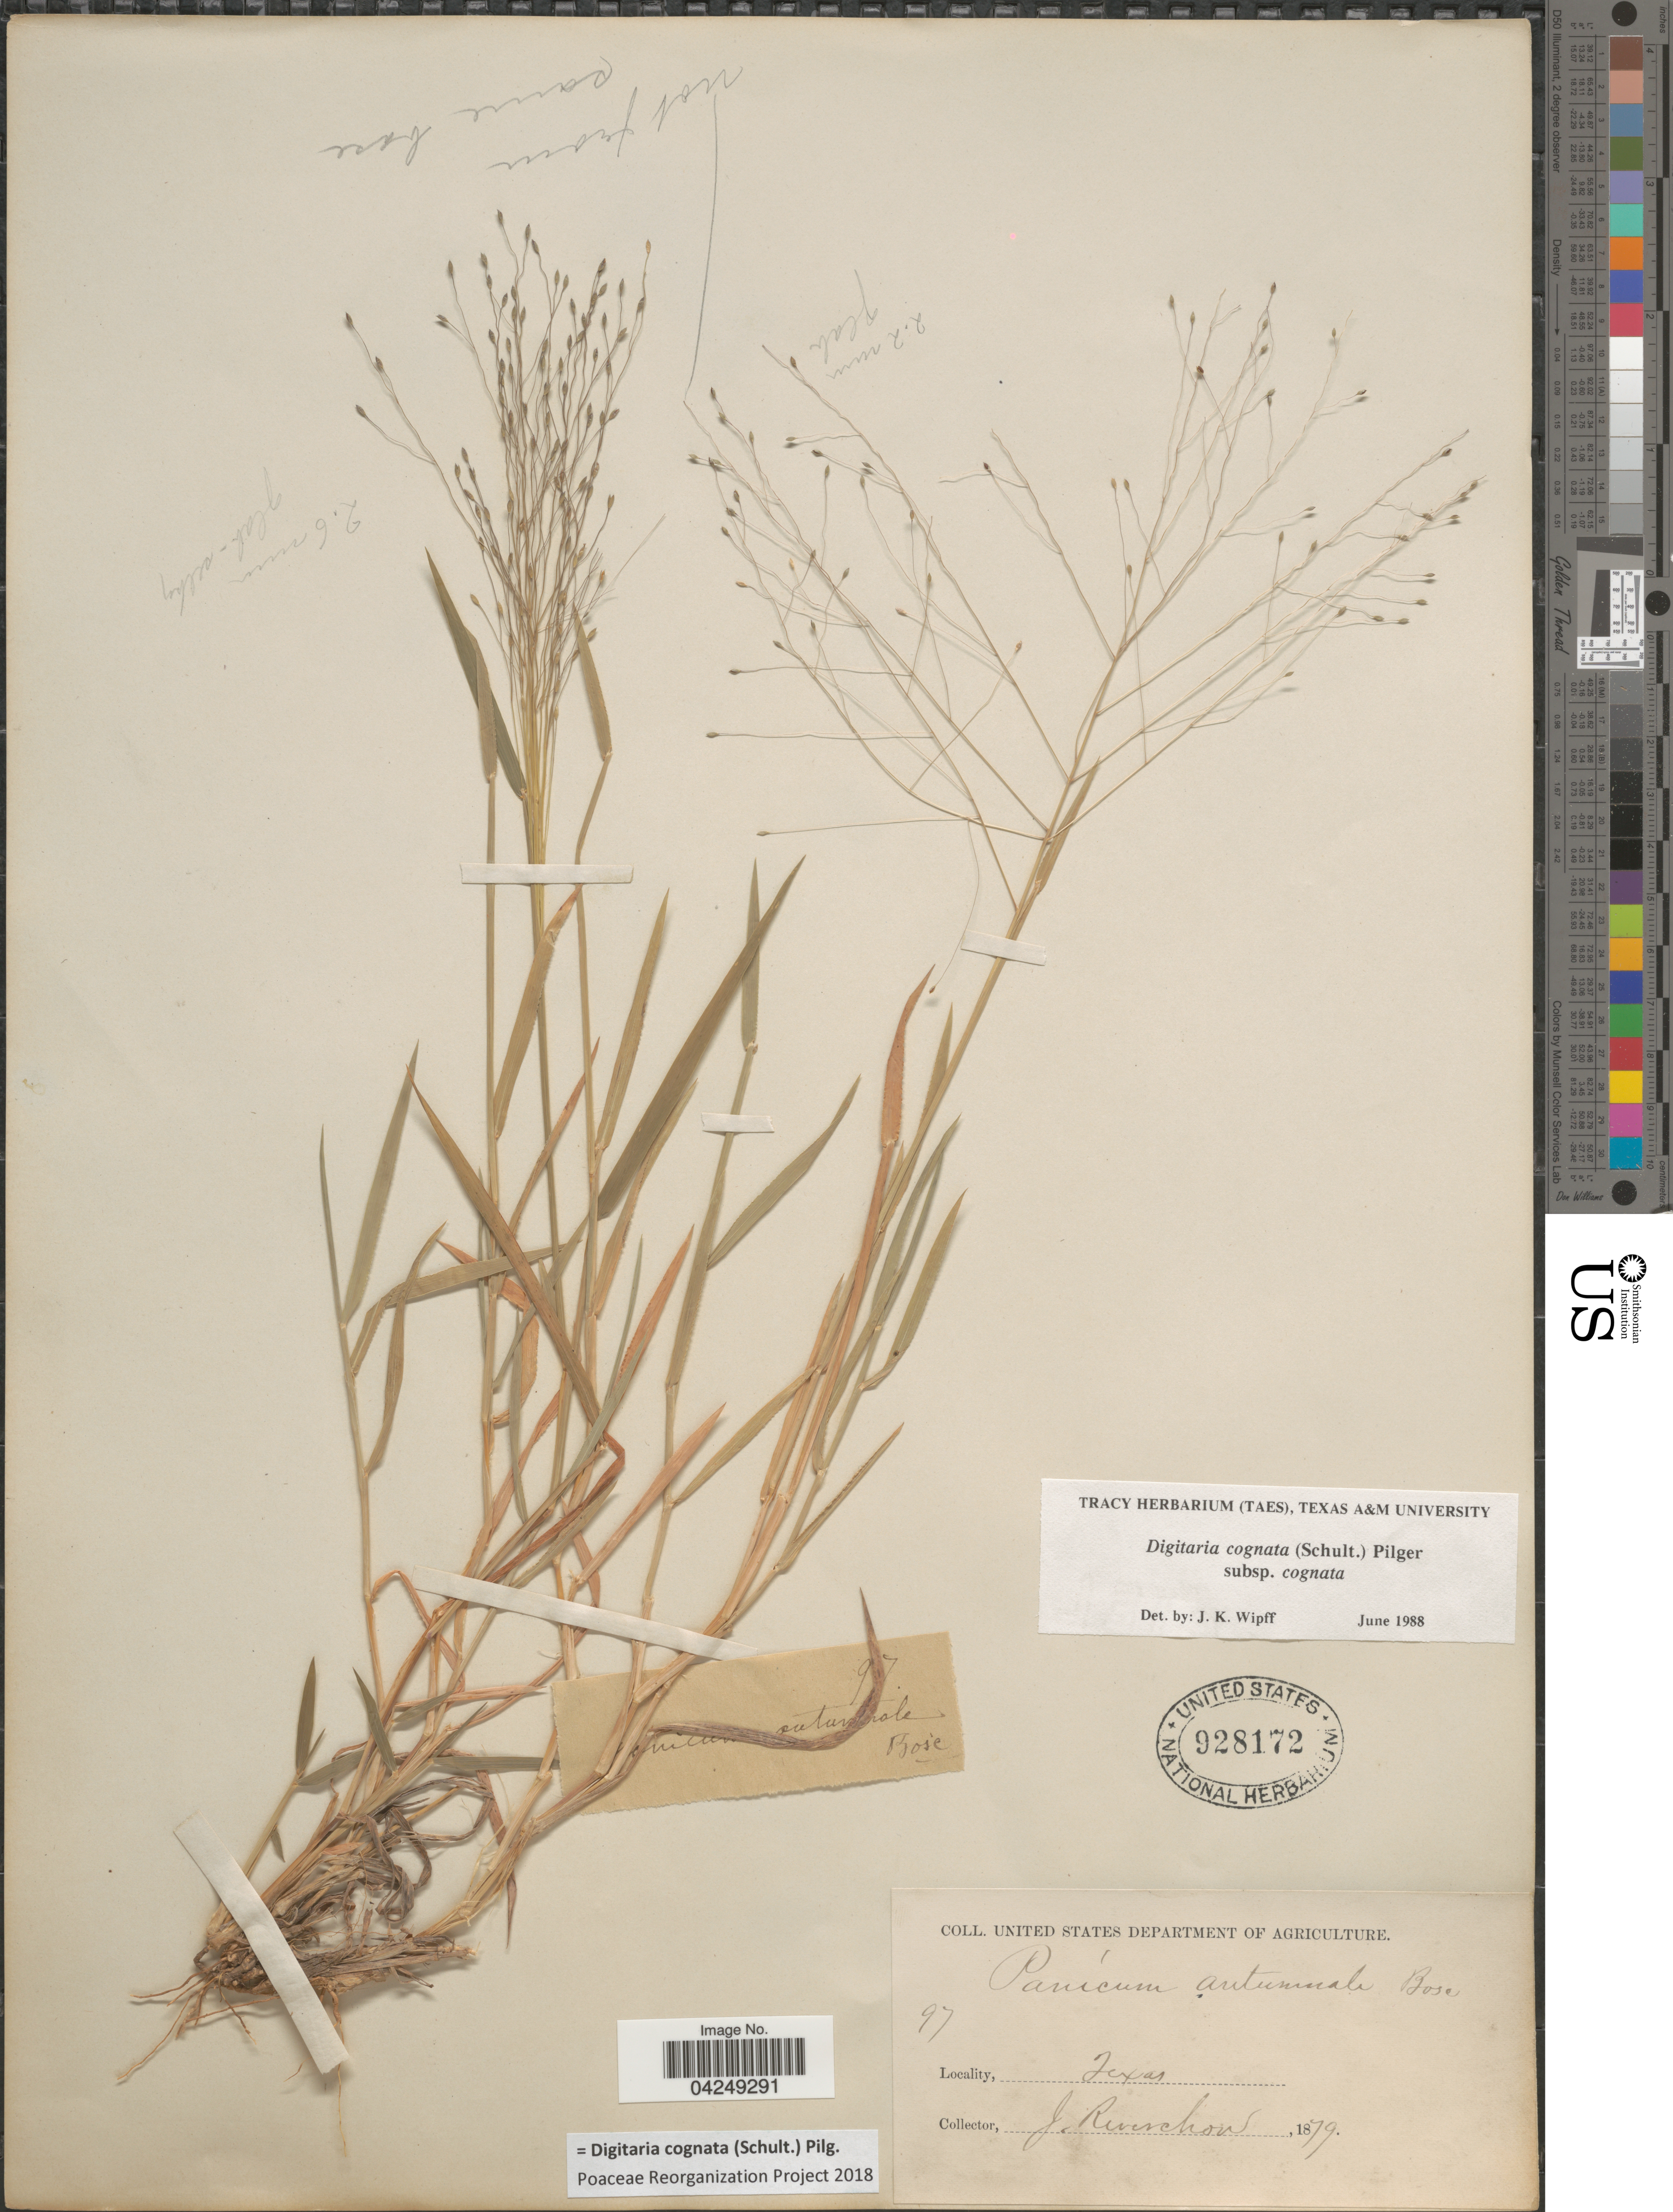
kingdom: Plantae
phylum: Tracheophyta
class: Liliopsida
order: Poales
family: Poaceae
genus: Digitaria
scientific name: Digitaria cognata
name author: (Scult.) Pilg.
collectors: J. Reverchon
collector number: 97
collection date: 1879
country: United States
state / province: Texas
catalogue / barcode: US 928172